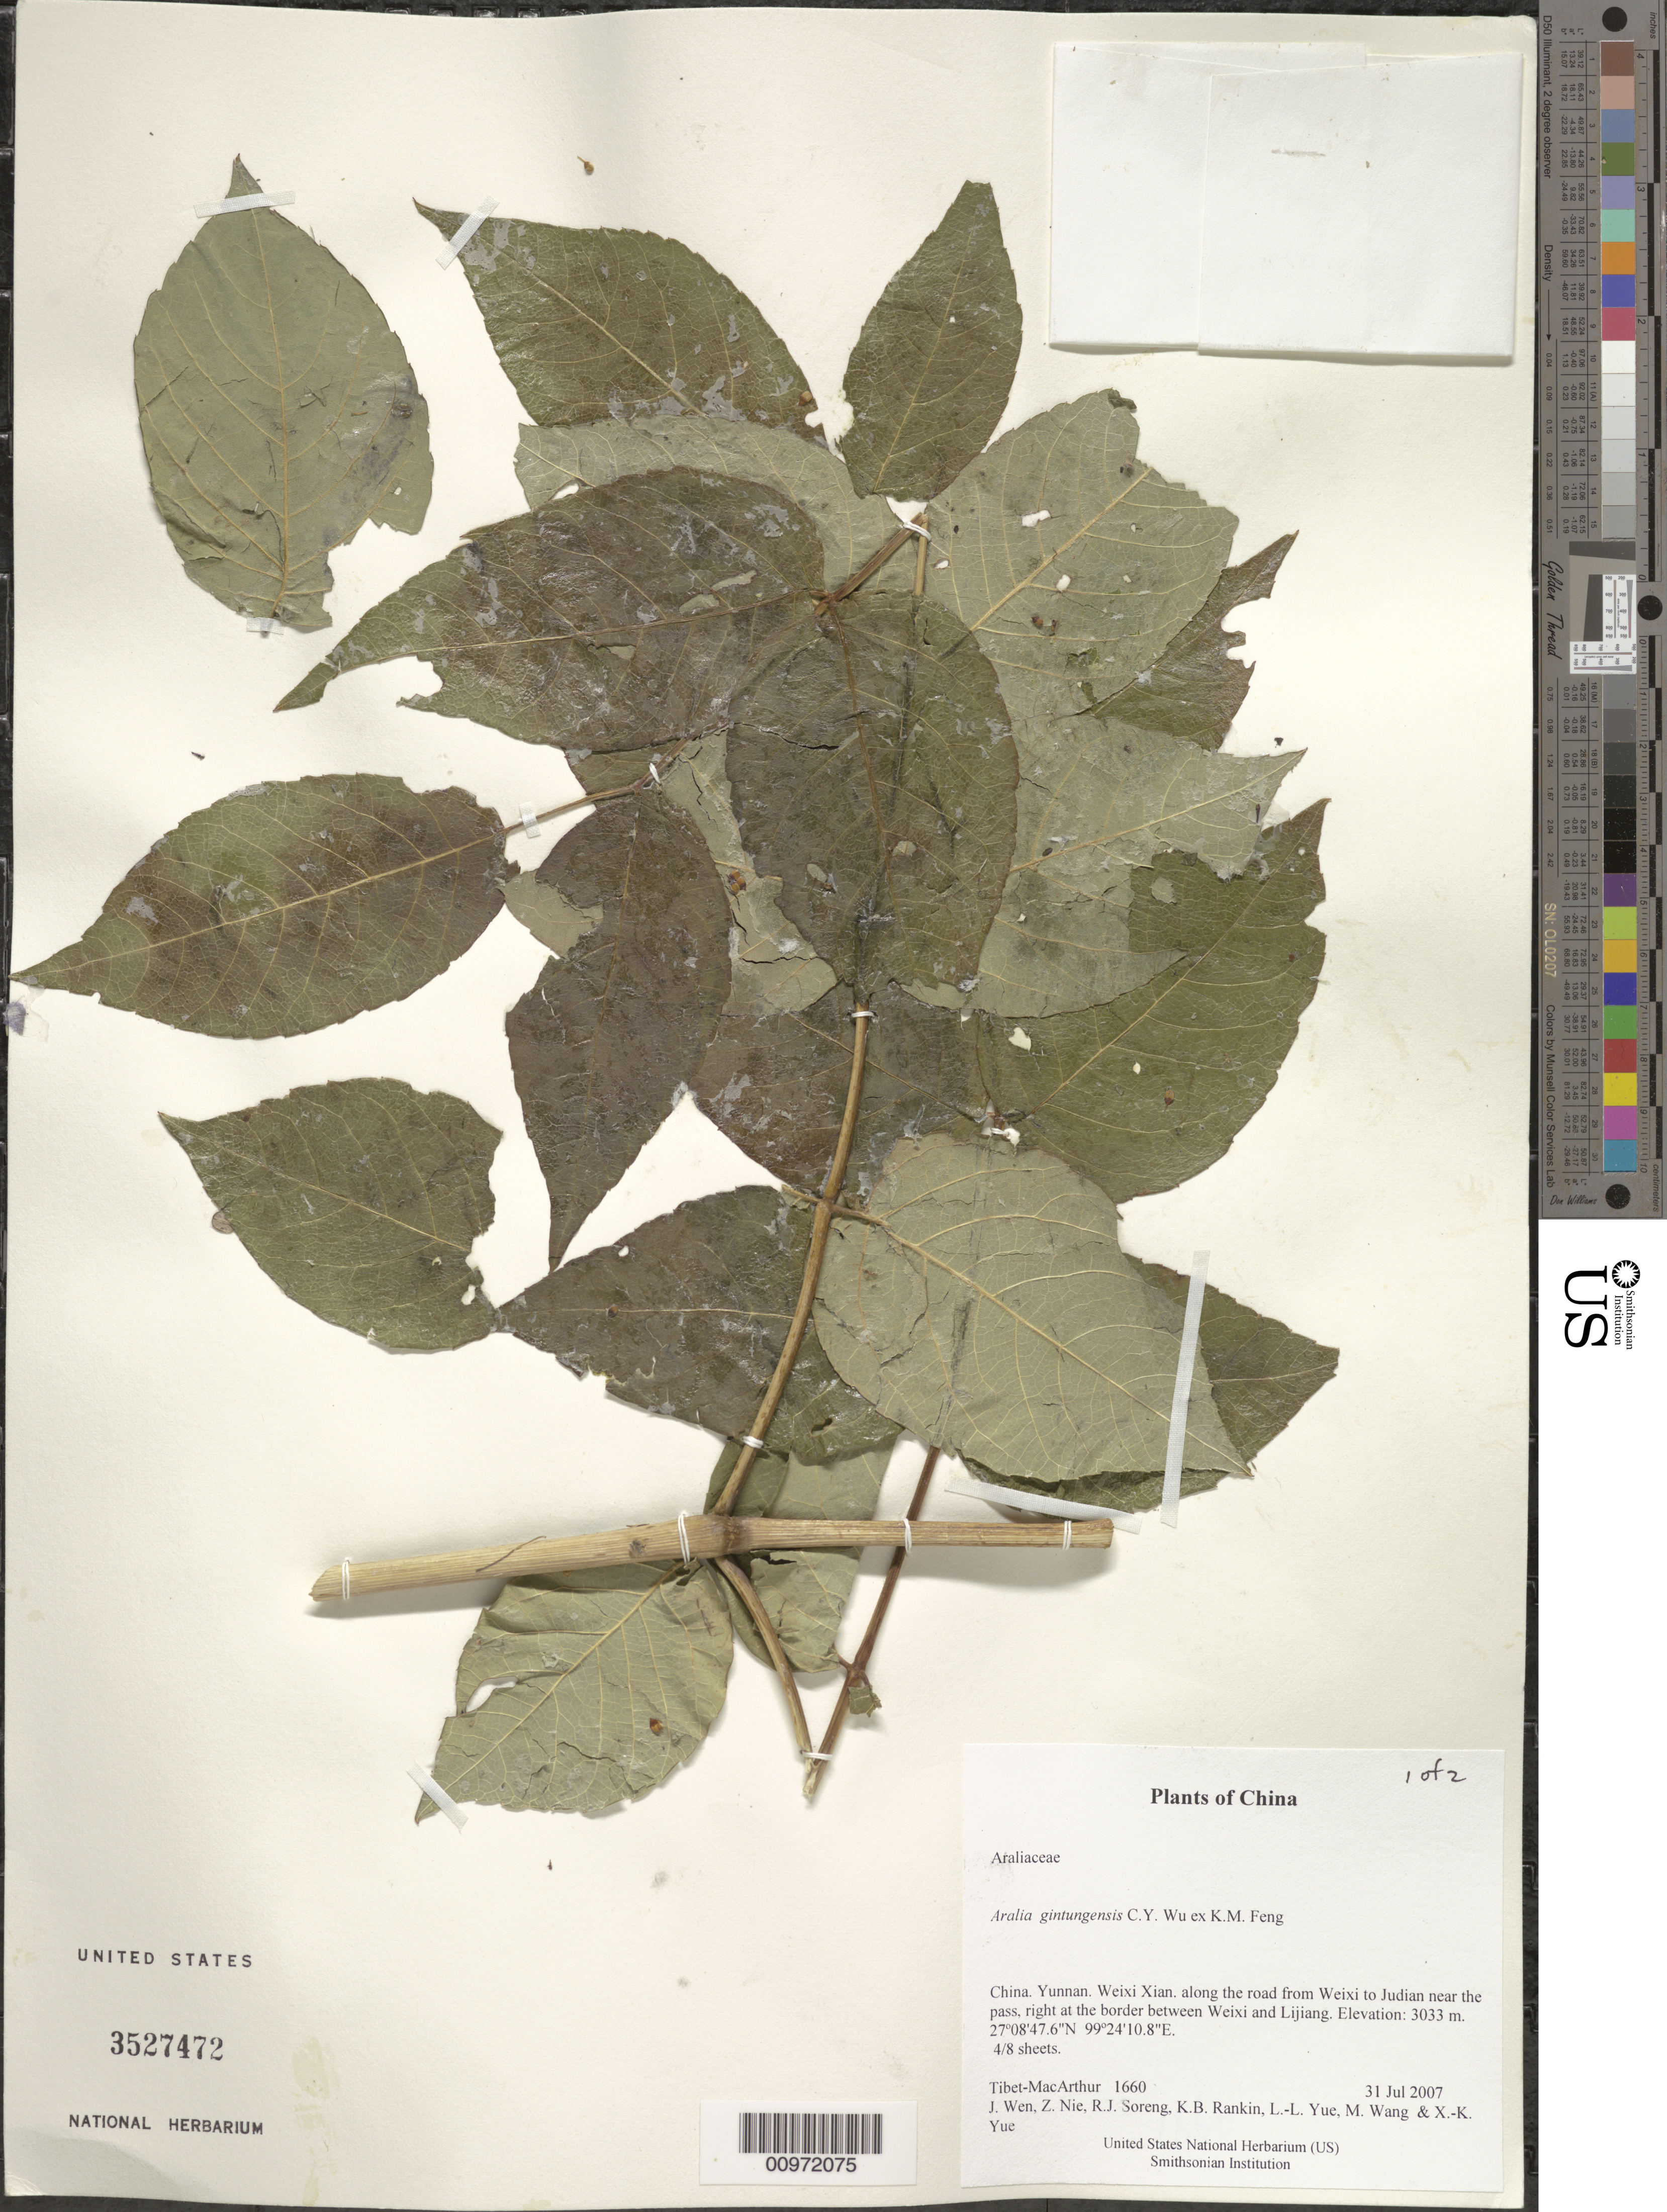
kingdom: Plantae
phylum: Tracheophyta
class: Magnoliopsida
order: Apiales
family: Araliaceae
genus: Aralia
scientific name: Aralia gintungensis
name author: C.Y. Wu ex K.M. Feng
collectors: Tibet-MacArthur, J. Wen, Z. Nie, R. J. Soreng, K. Rankin, L. Yue, M. Wang & X. Yue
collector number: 1660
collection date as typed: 31 Jul 2007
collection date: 2007-07-31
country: China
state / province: Yunnan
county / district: Weixi Xian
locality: along the road from Weixi to Judian near the pass, right at the border between Weixi and Lijiang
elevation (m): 3033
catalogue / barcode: US 3527472